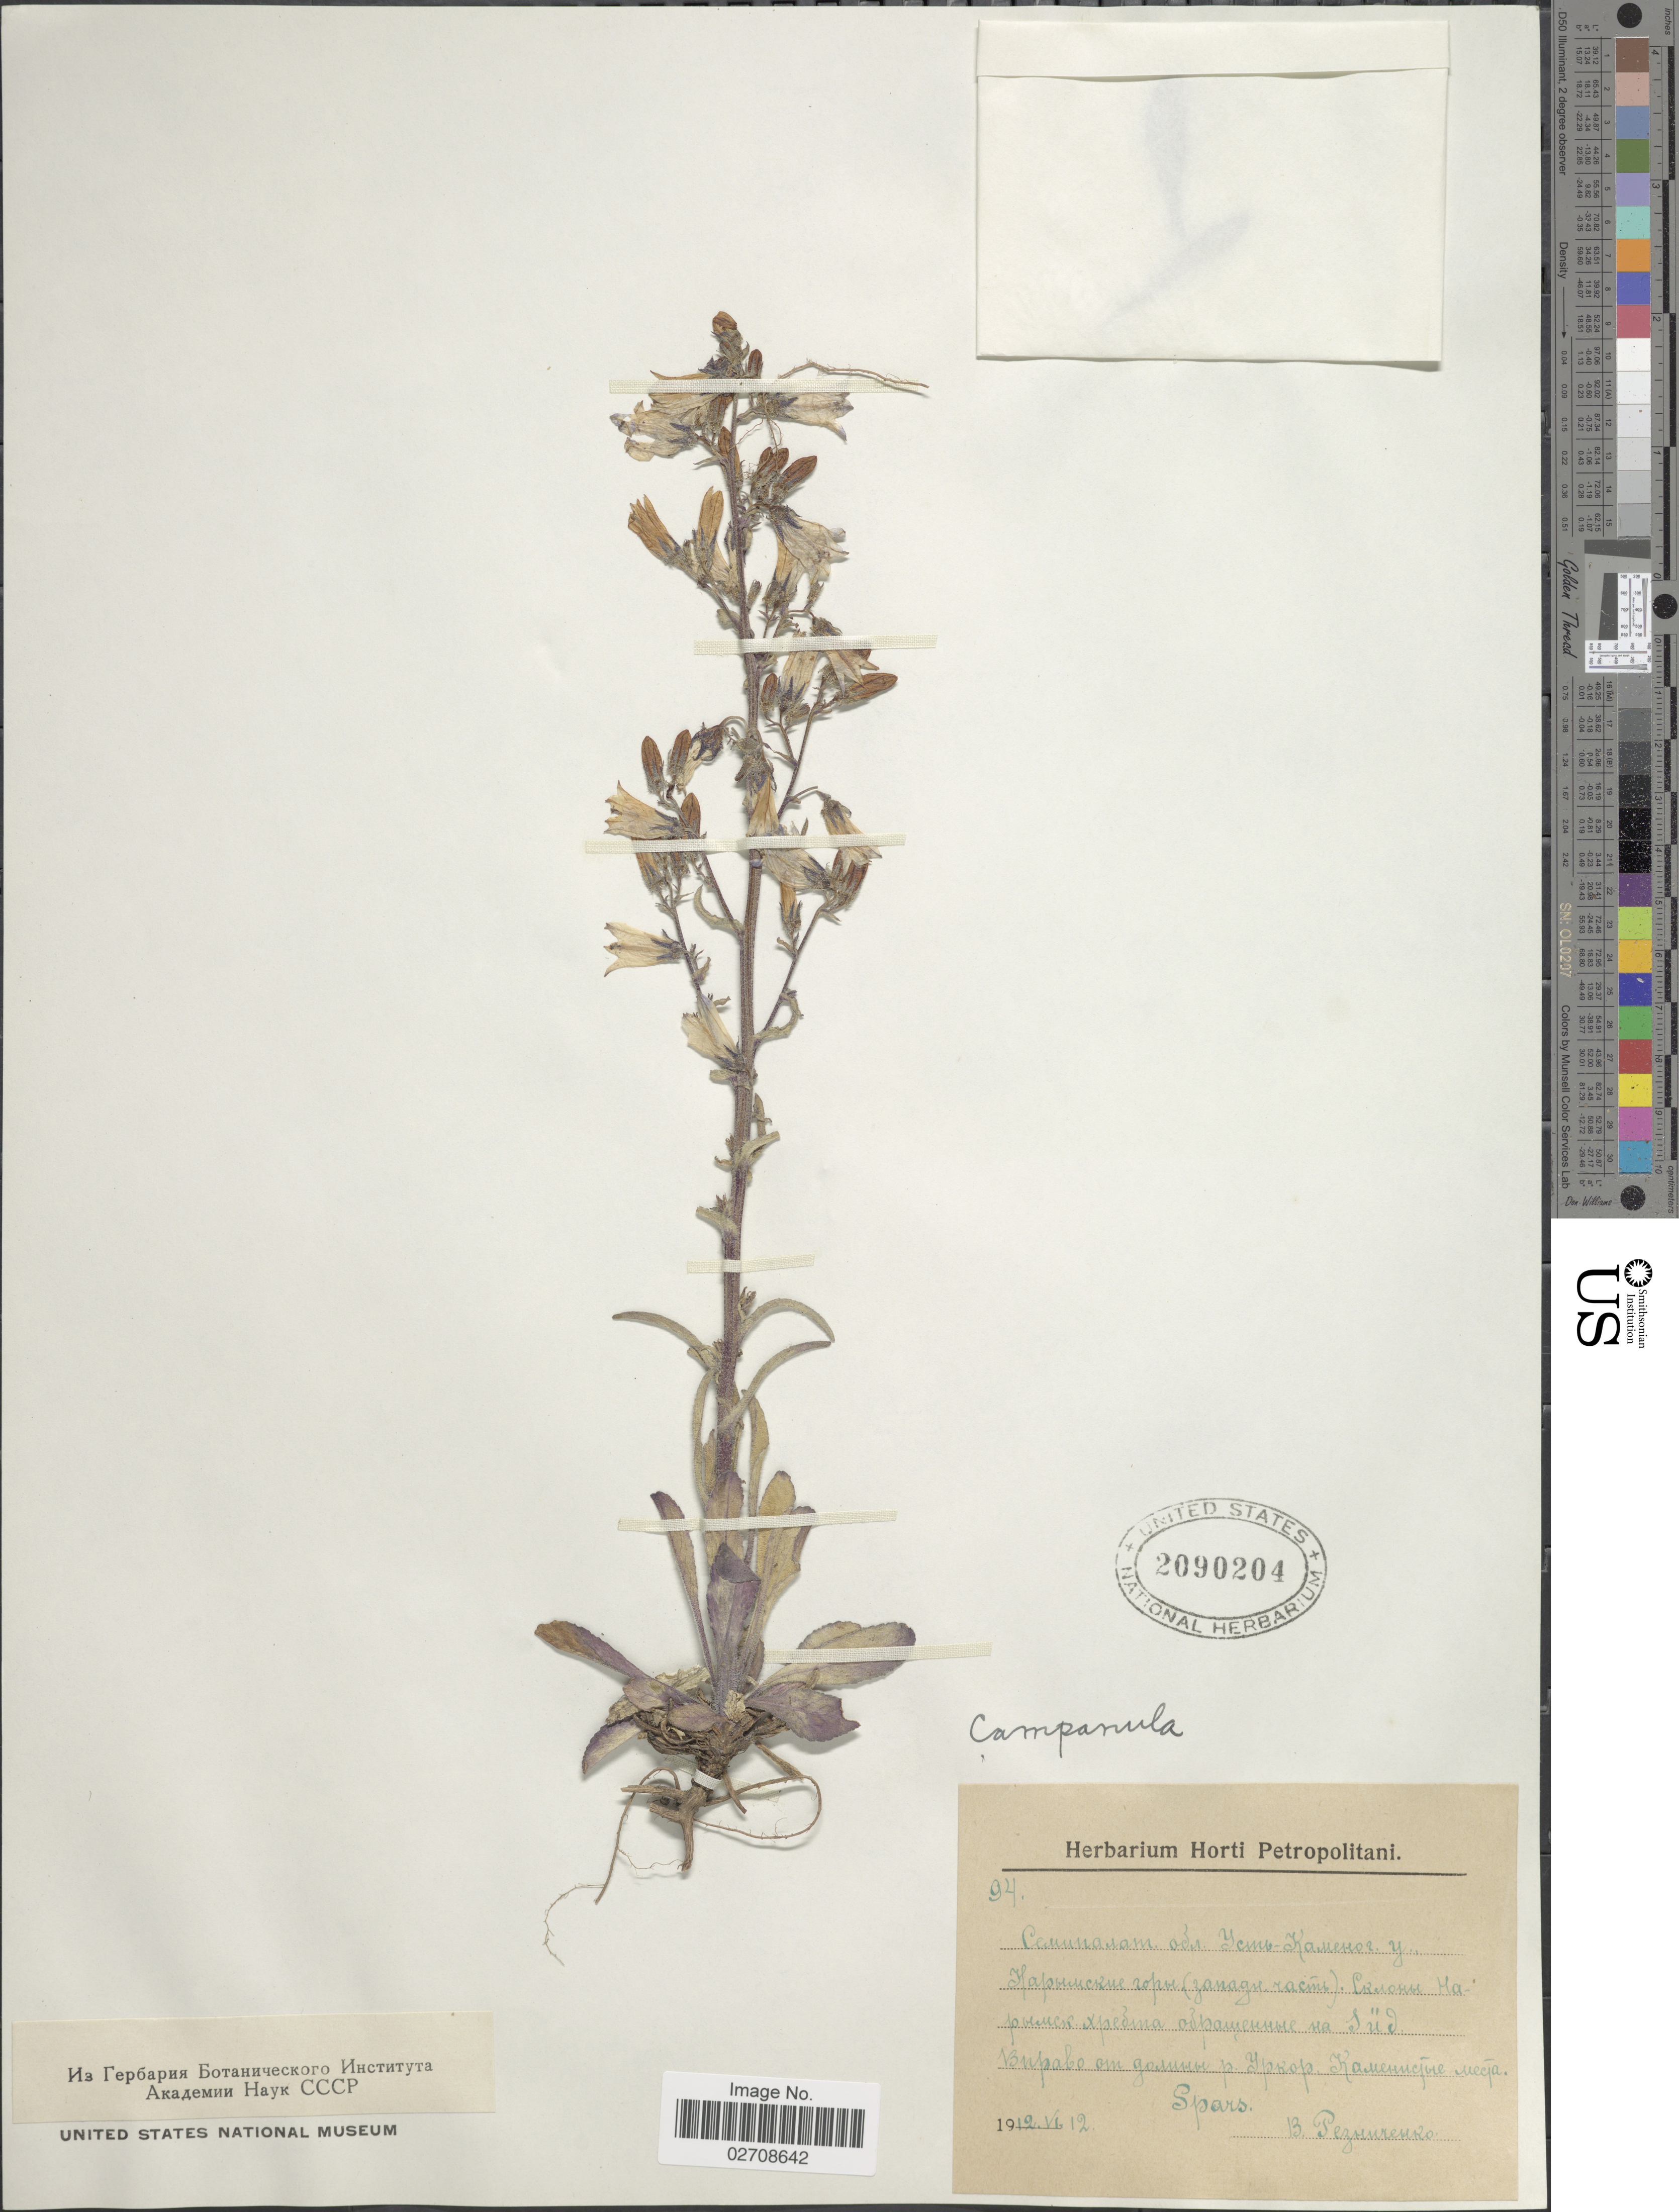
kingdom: Plantae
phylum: Tracheophyta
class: Magnoliopsida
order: Asterales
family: Campanulaceae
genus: Campanula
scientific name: Campanula sp.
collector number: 94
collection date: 1912-06-12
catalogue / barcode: US 2090204